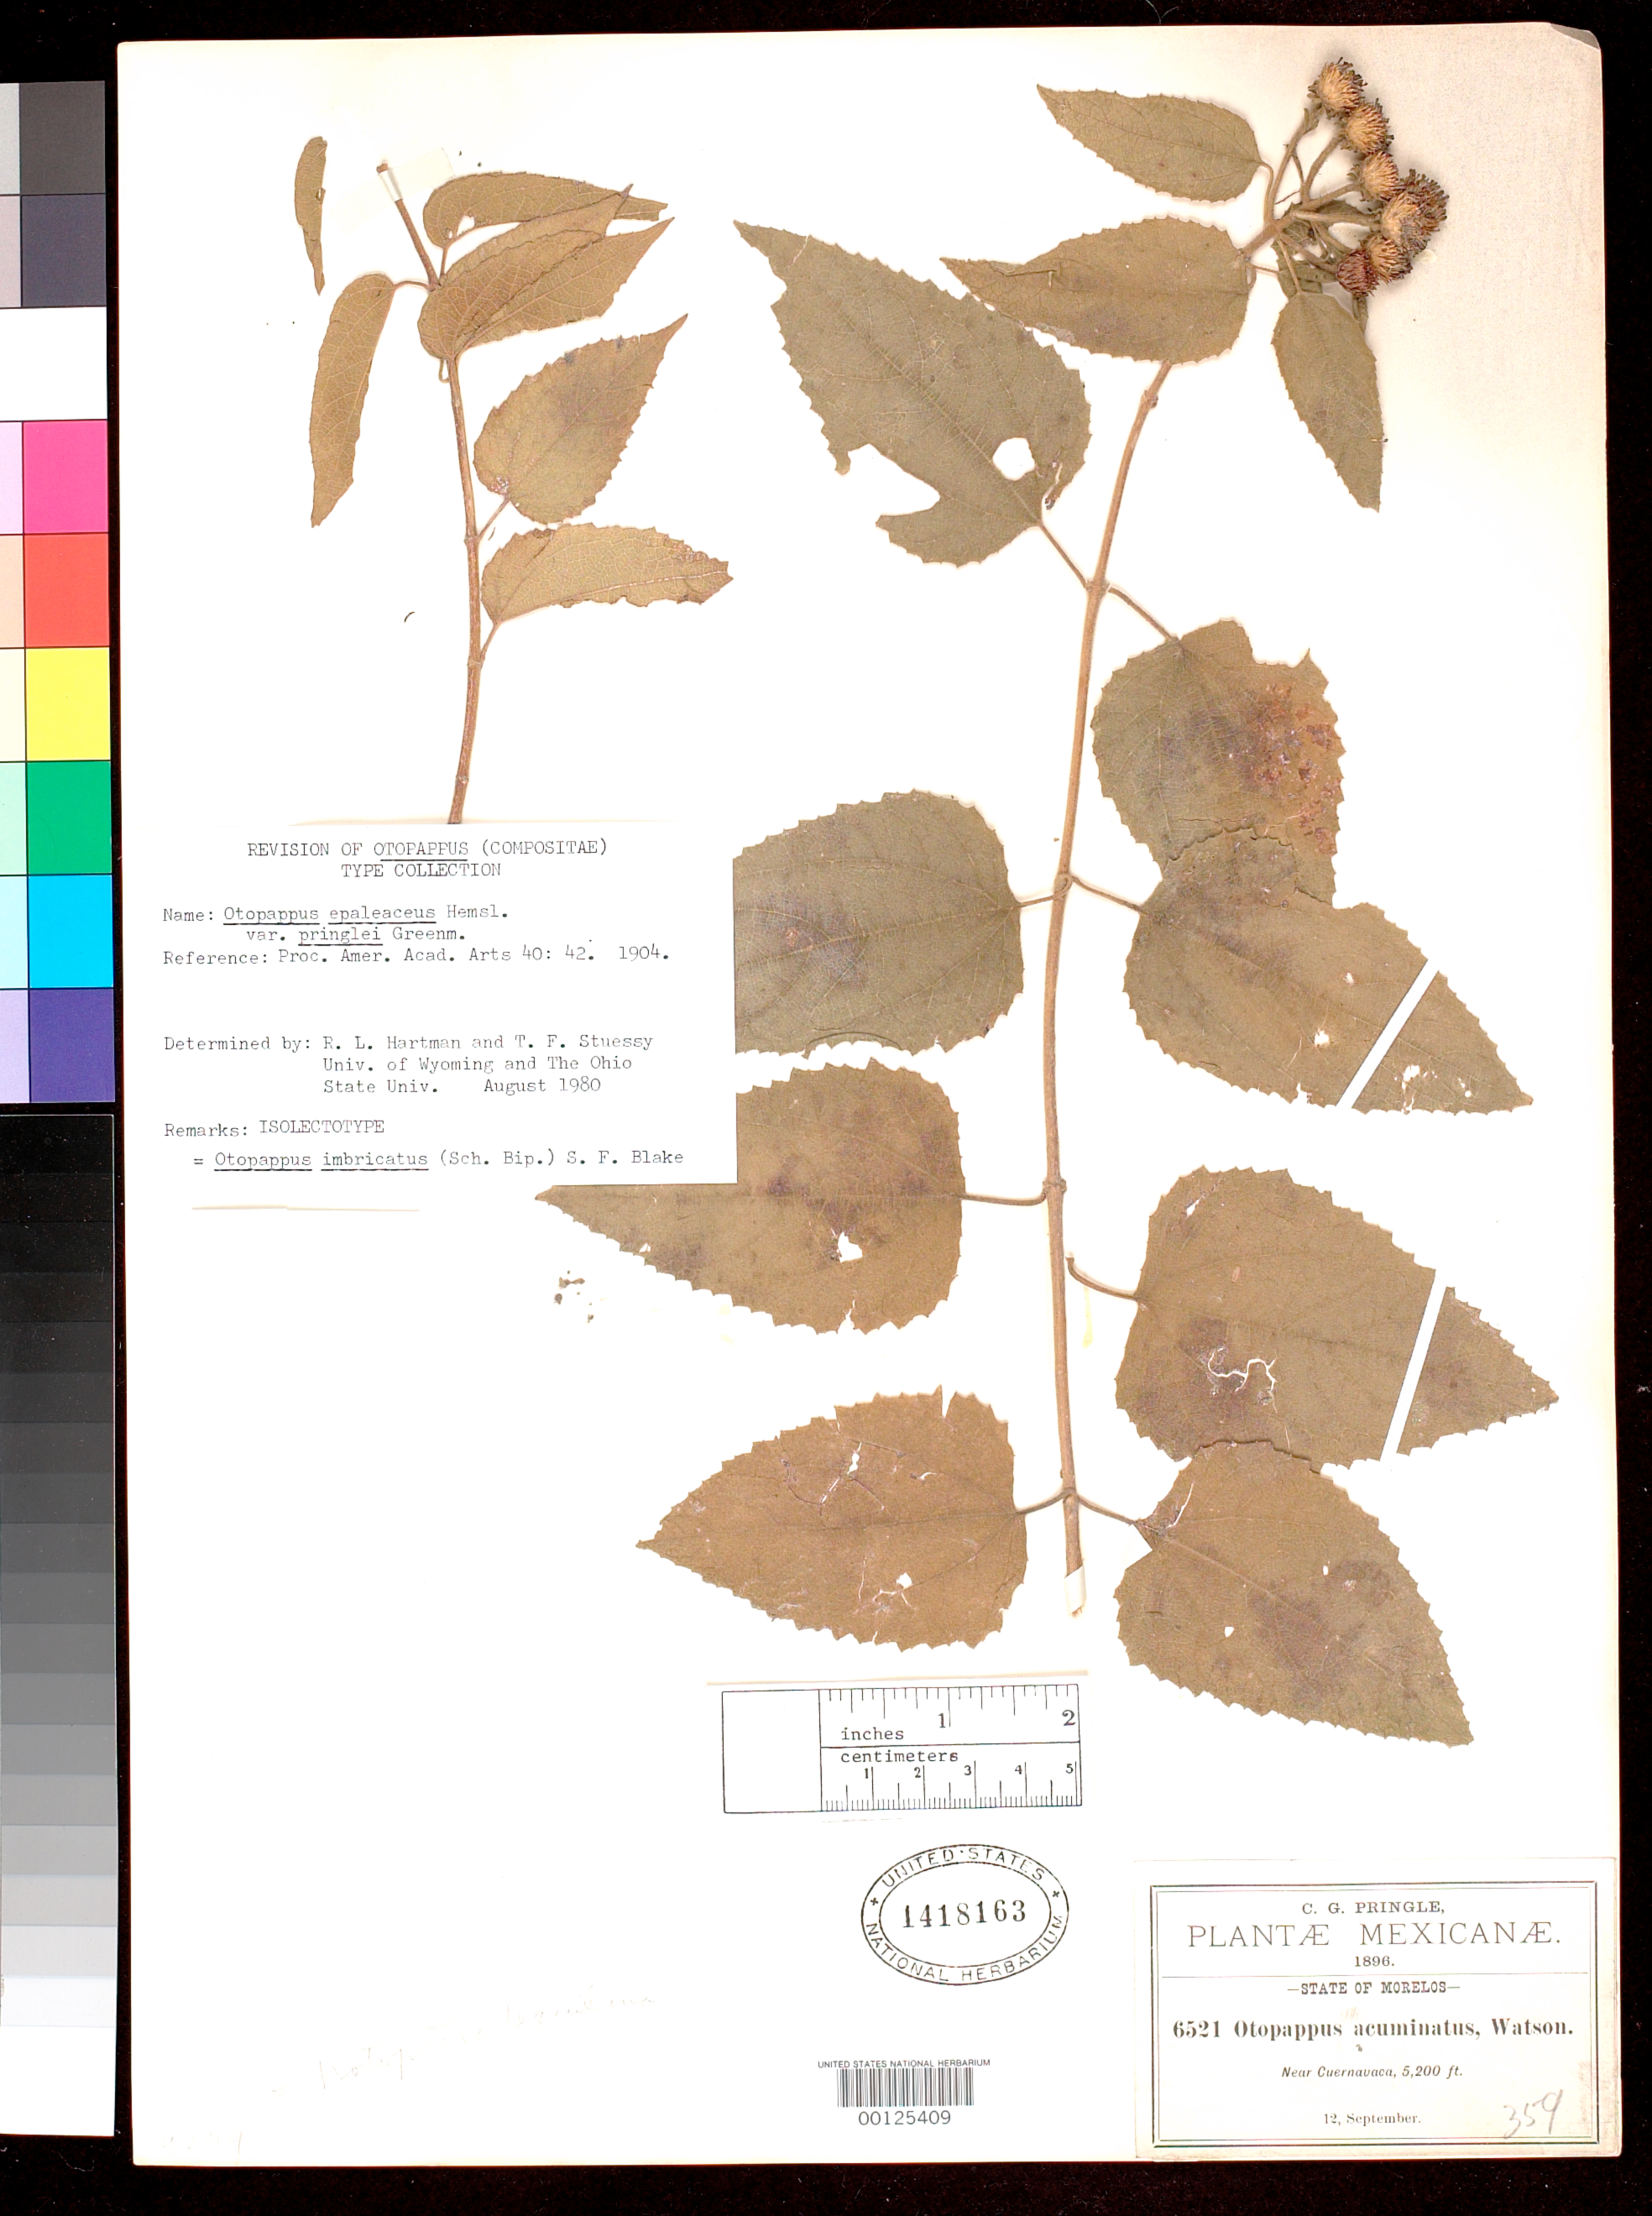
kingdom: Plantae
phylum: Tracheophyta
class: Magnoliopsida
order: Asterales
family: Asteraceae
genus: Otopappus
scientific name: Otopappus epaleaceus var. pringlei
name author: Greenm.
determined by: Hartman, R. L.; Steussy, T. F.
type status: Isolectotype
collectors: C. G. Pringle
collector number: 6521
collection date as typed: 12 Sep 1896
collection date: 1896-09-12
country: Mexico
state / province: Morelos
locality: Near Cuernavaca.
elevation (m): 1585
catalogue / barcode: US 1418163